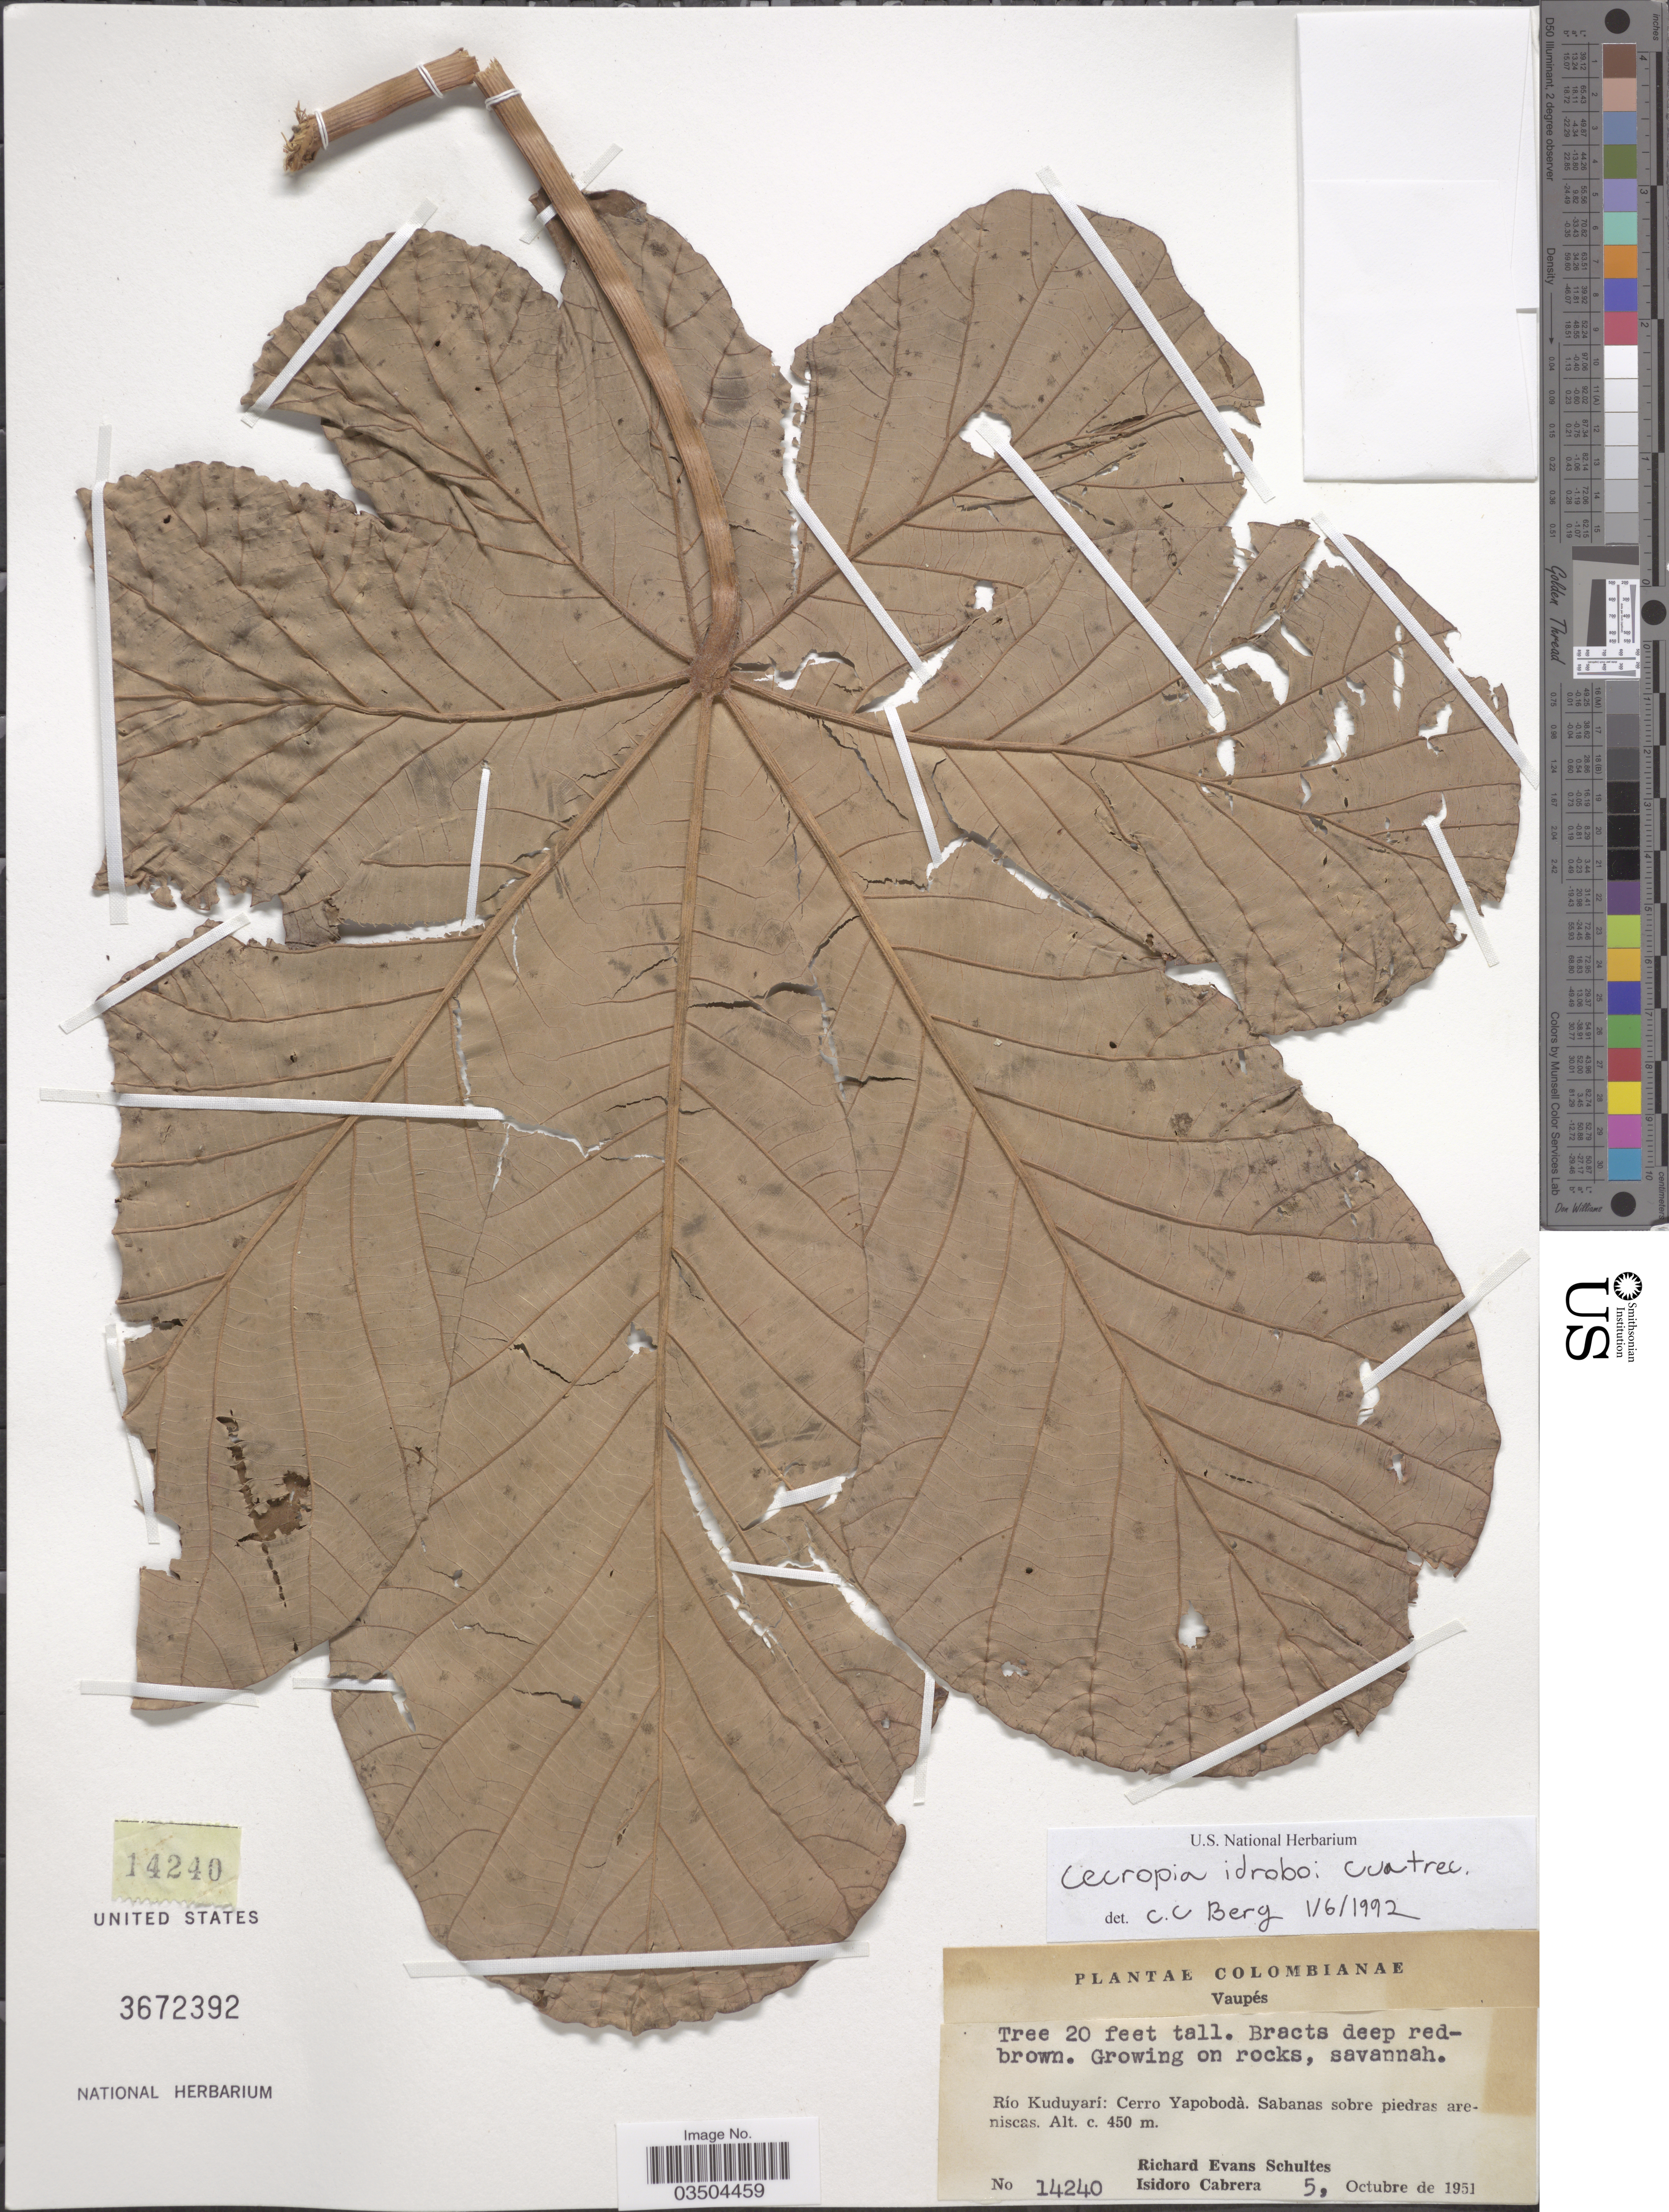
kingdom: Plantae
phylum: Tracheophyta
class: Magnoliopsida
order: Rosales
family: Urticaceae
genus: Cecropia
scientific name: Cecropia idroboi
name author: Cuatrec.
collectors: R. E. Schultes & I. Cabrera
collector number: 14240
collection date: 1951-10-05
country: Colombia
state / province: Vaupés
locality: Río Kuduyarí: Cerro Yapobodà.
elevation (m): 450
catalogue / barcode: US 3672392